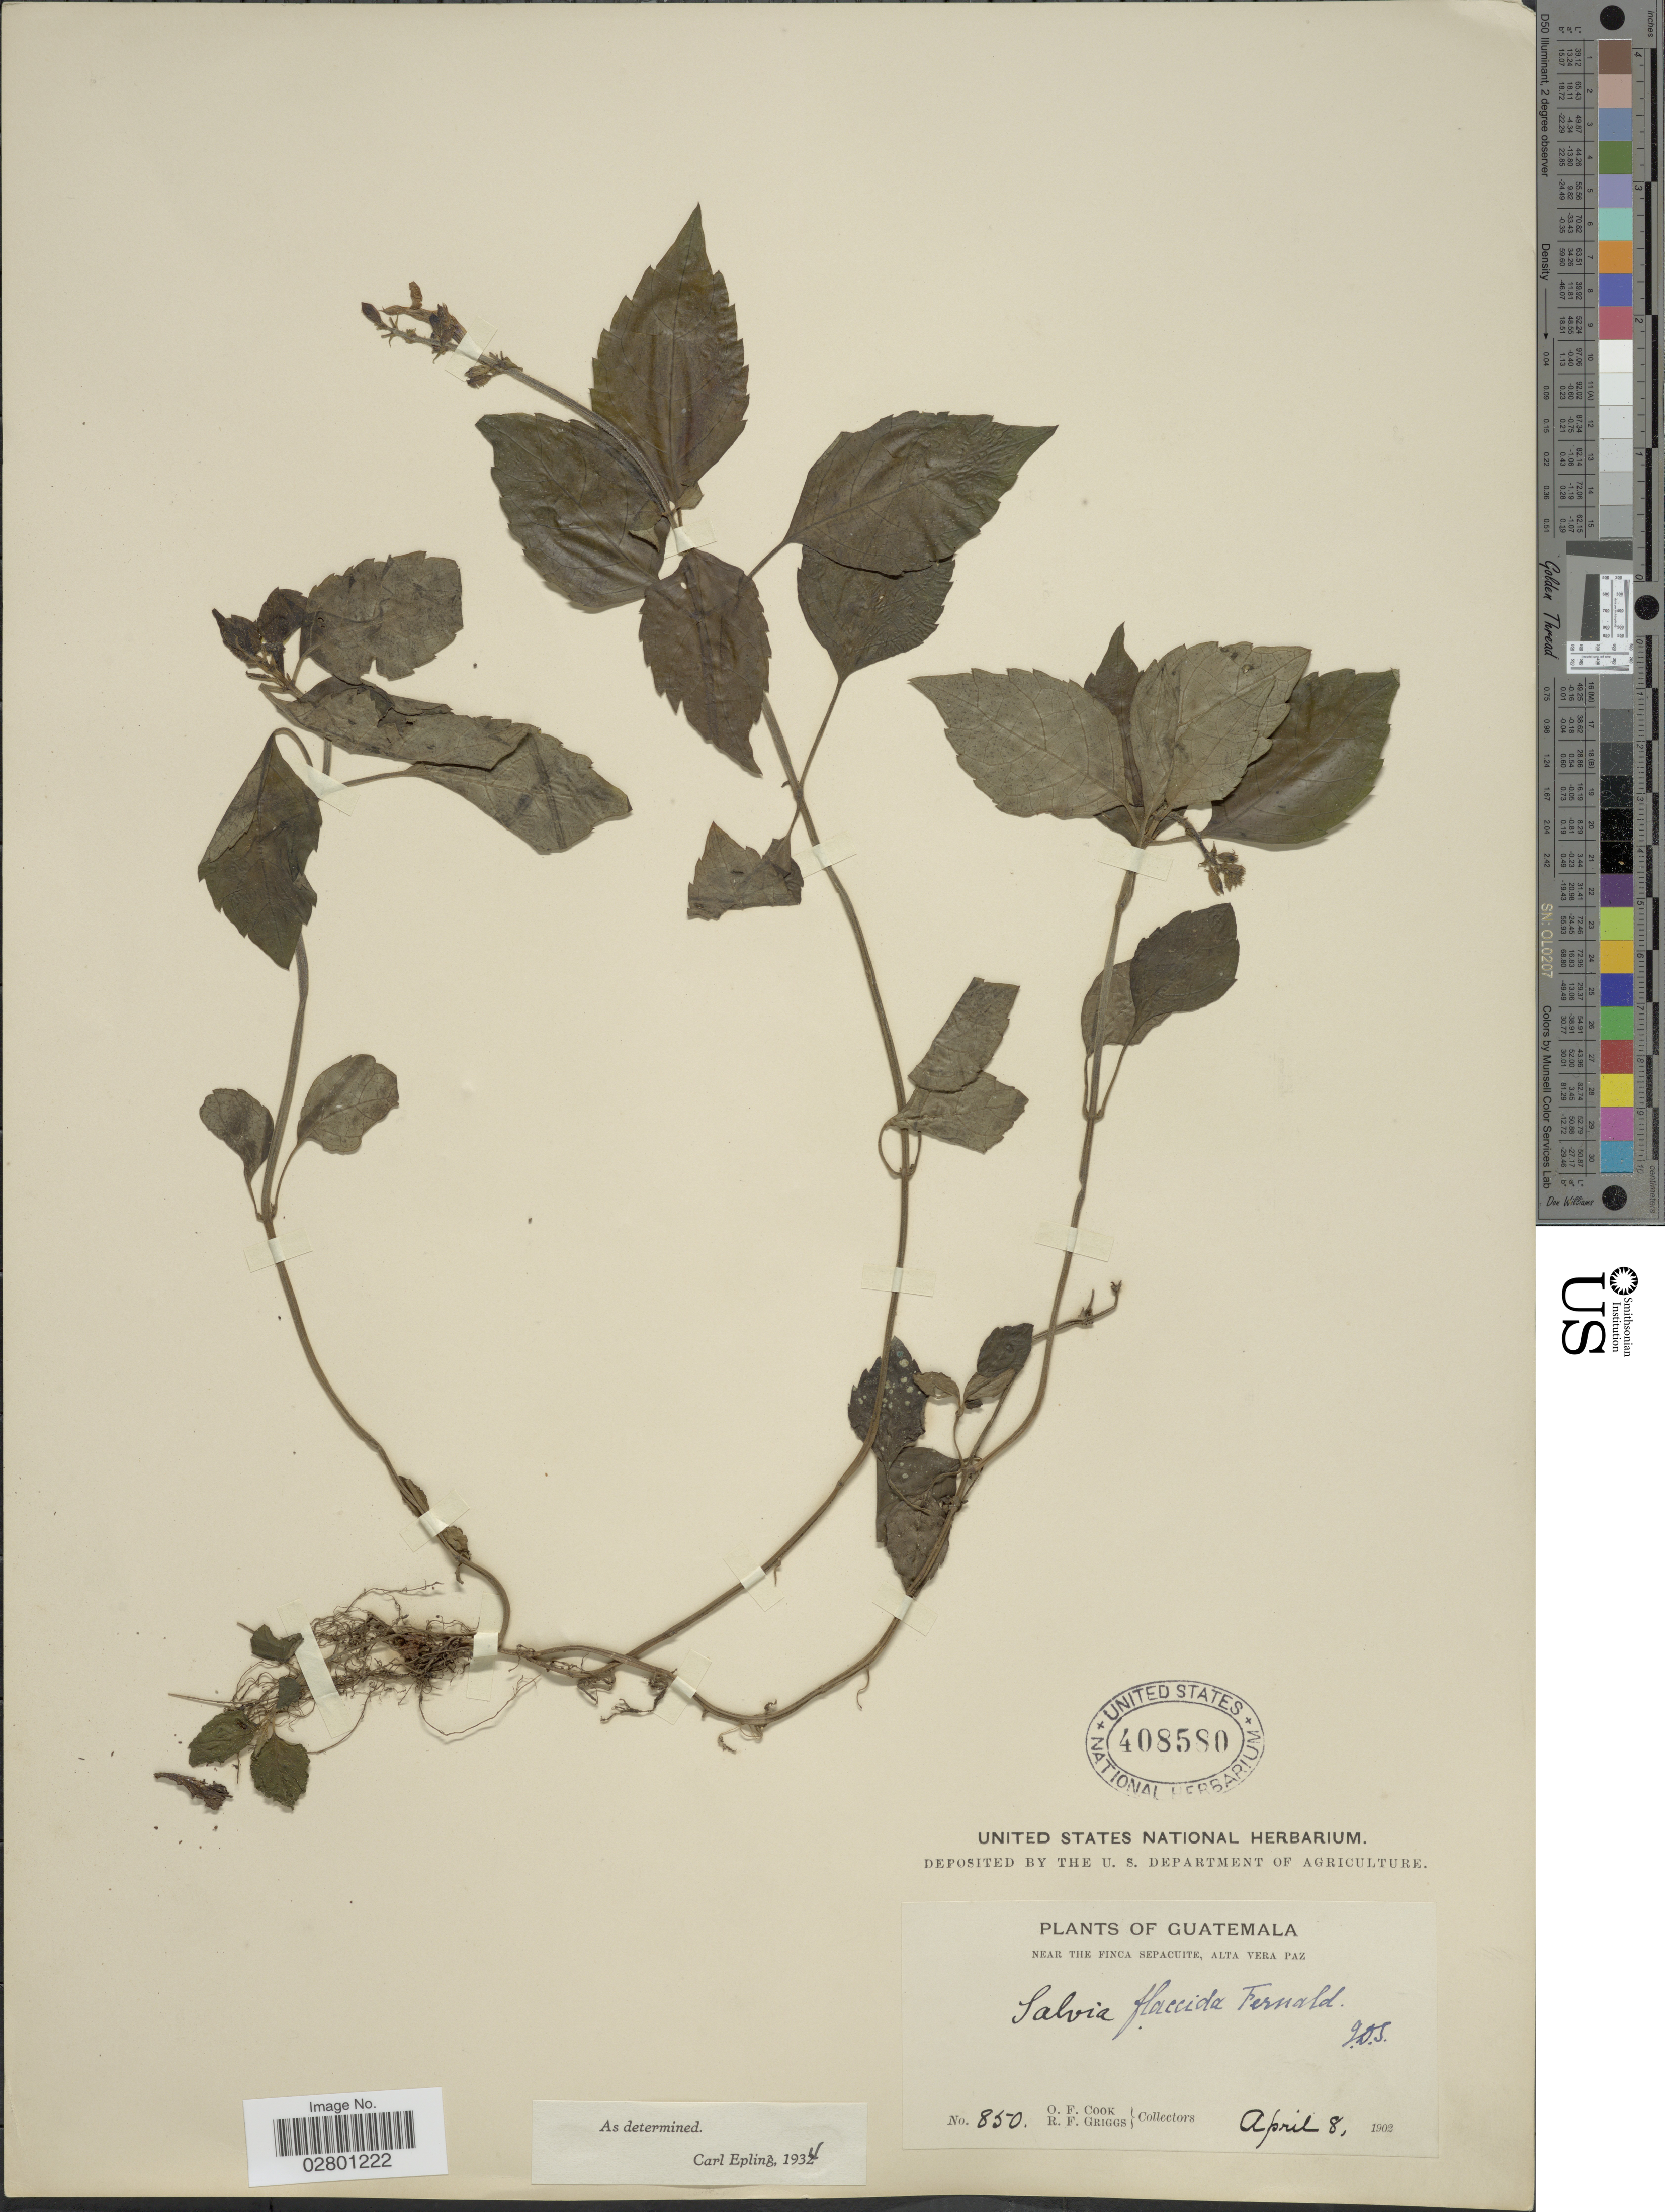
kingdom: Plantae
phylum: Tracheophyta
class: Magnoliopsida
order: Lamiales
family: Lamiaceae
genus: Salvia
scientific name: Salvia flaccida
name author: Fernald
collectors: O. F. Cook & R. F. Griggs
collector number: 850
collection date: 1902-04-08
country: Guatemala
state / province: Alta Verapaz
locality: Near the Finca Sepacuite, Alta Vera Paz.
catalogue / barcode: US 408580